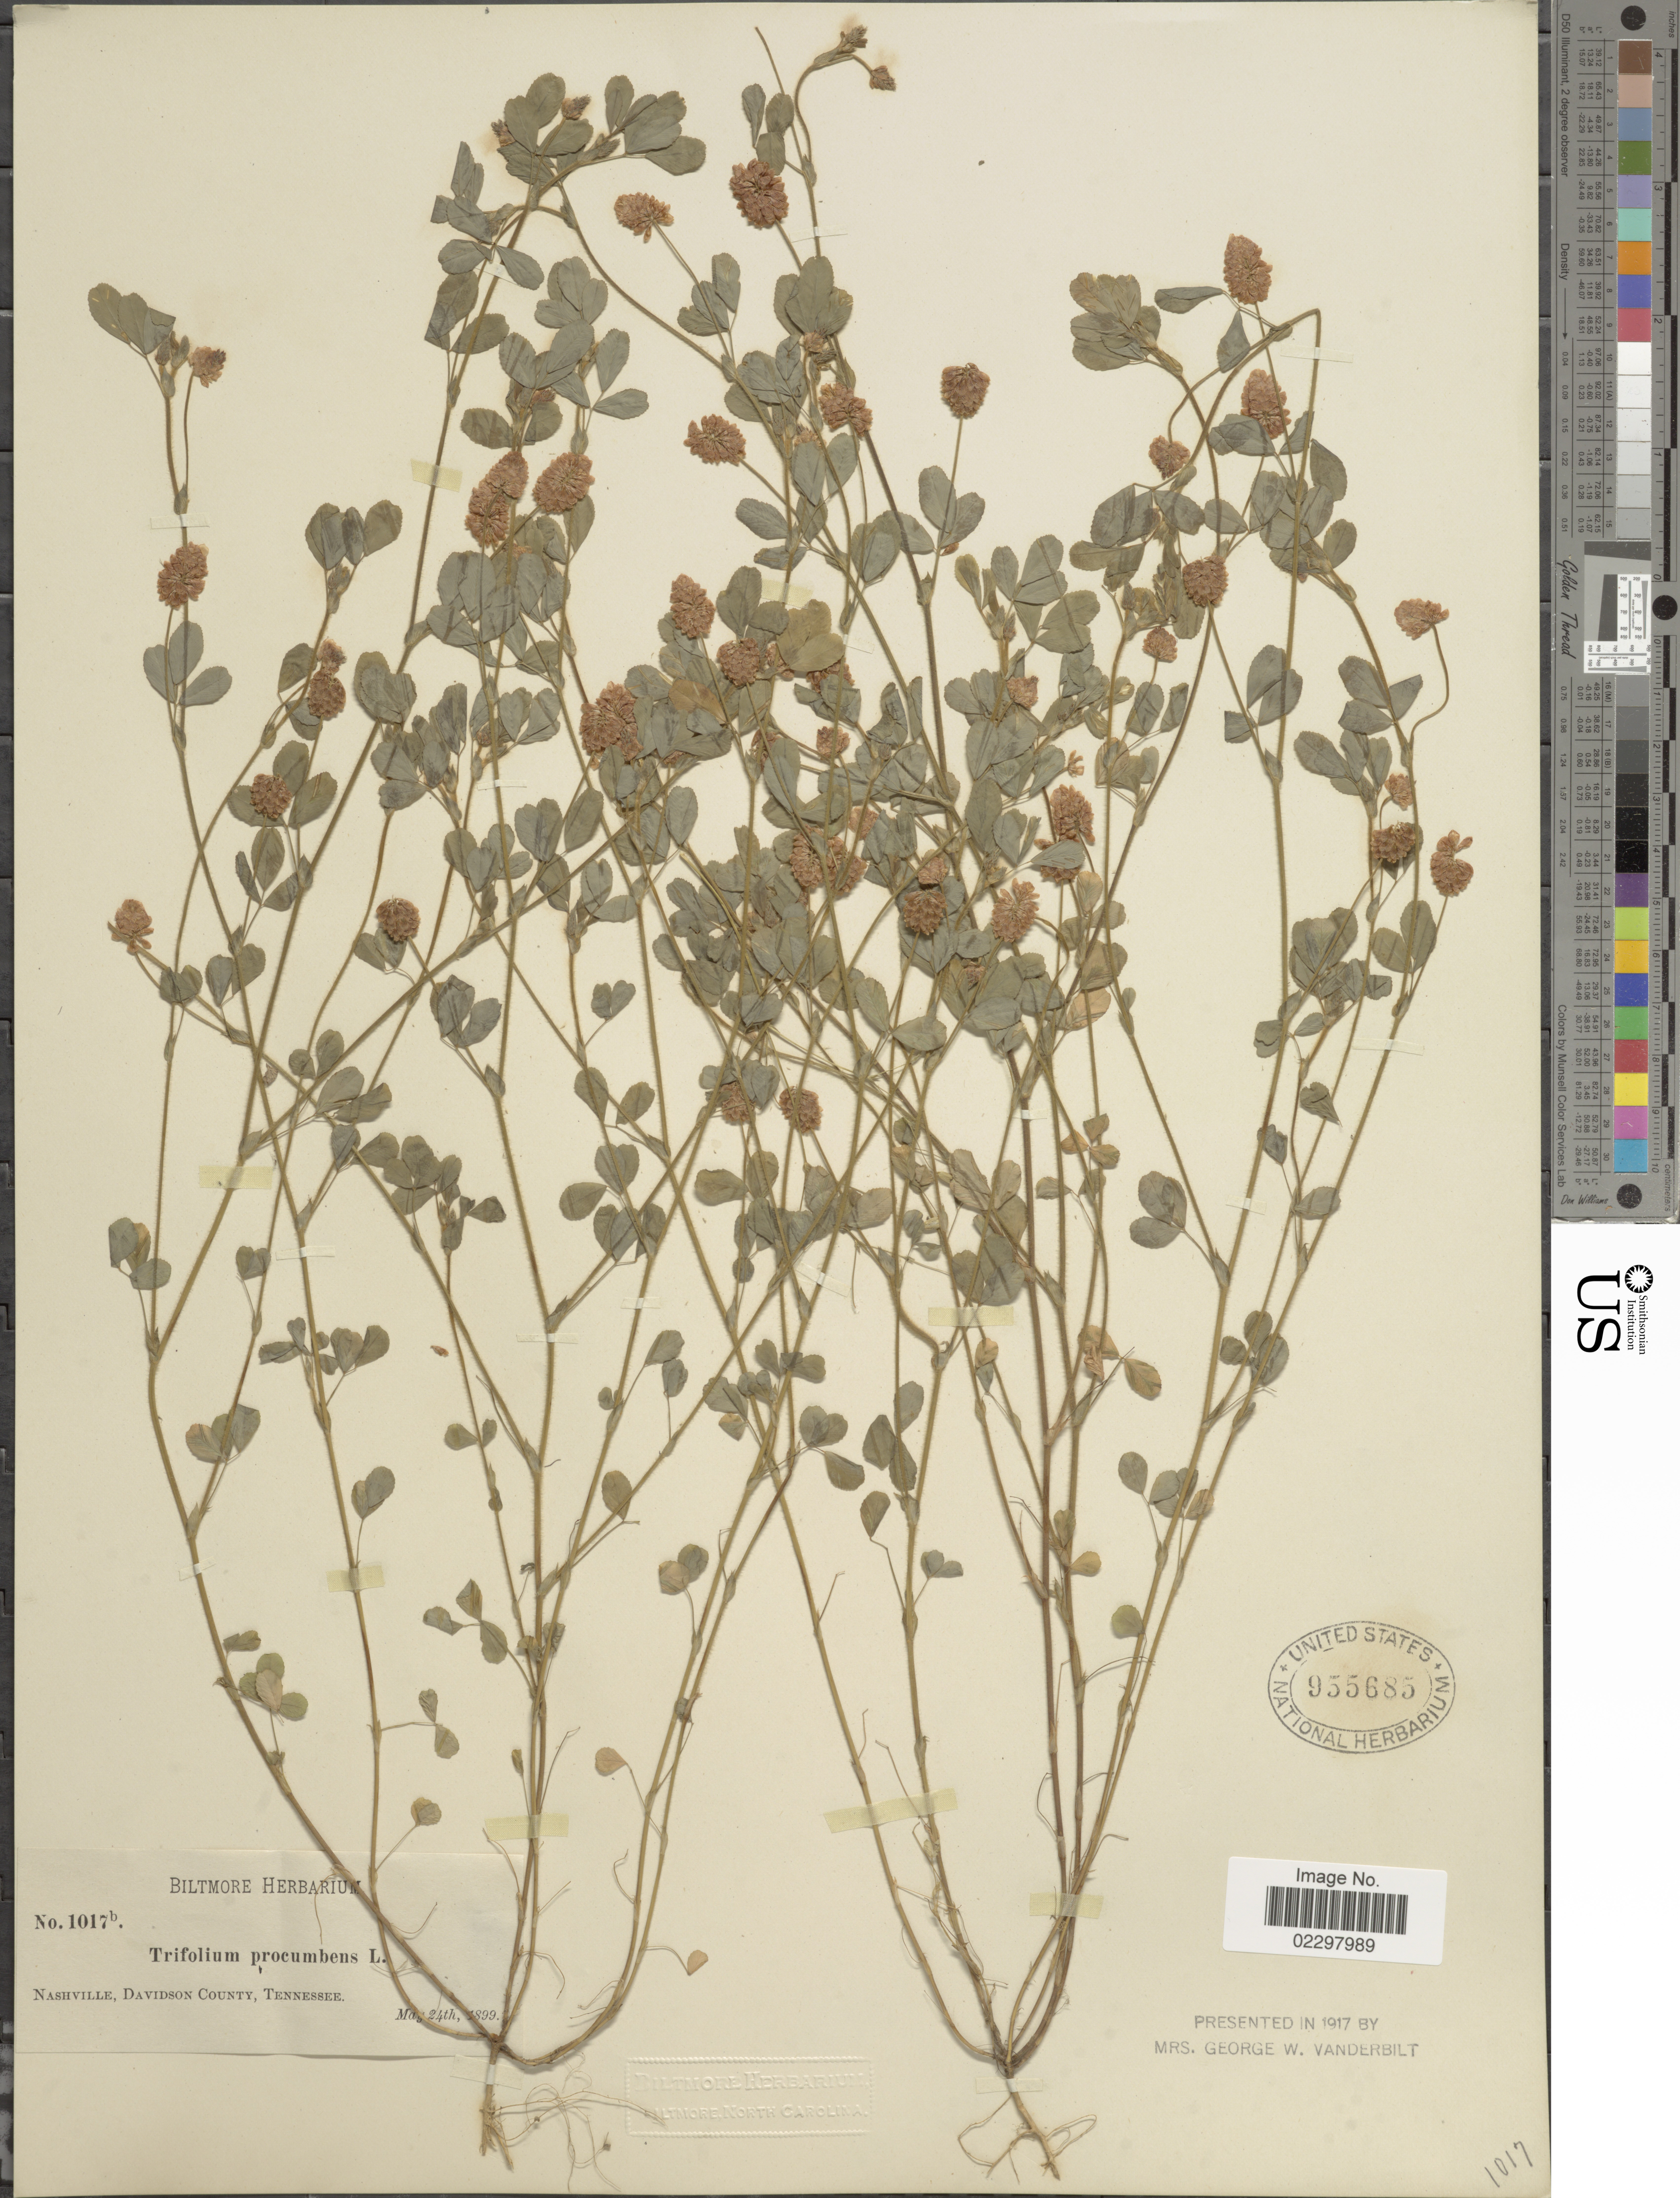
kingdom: Plantae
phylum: Tracheophyta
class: Magnoliopsida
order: Fabales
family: Fabaceae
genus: Trifolium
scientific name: Trifolium procumbens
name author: L.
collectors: ex herb. Biltmore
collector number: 1017b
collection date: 1899-05-24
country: United States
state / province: Tennessee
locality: Nashville, Davidson County.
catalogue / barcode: US 955685